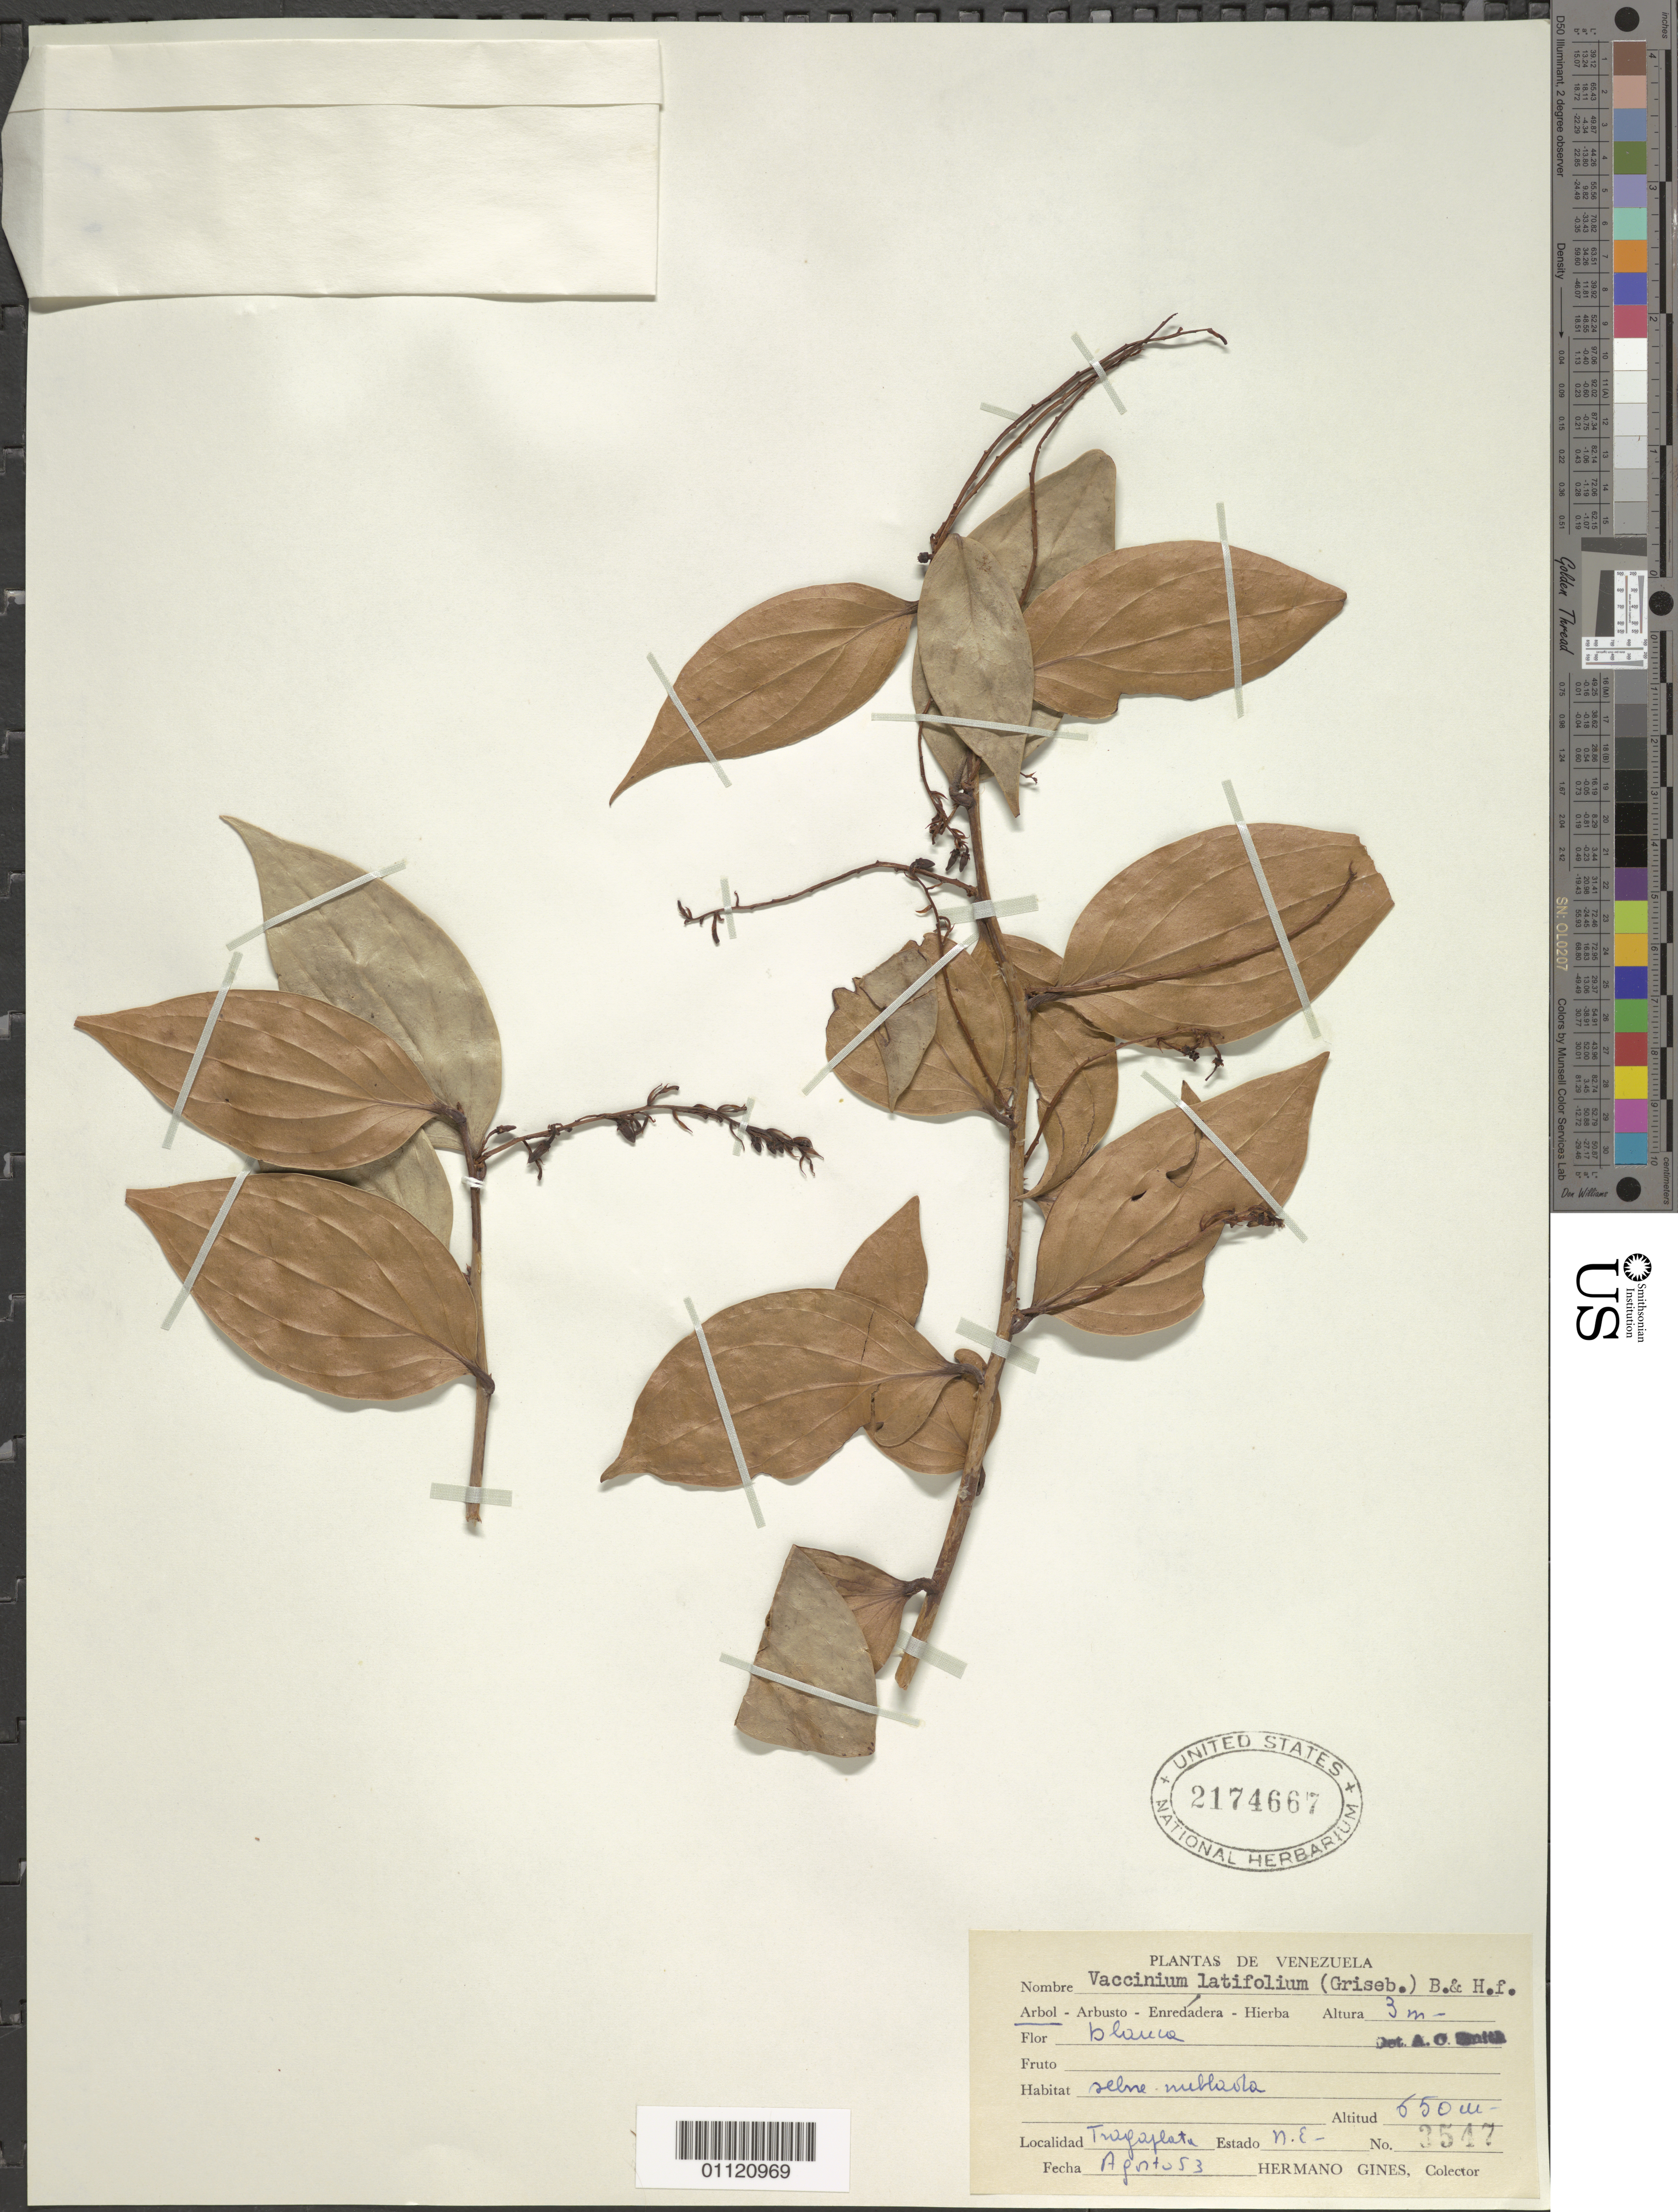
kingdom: Plantae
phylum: Tracheophyta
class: Magnoliopsida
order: Ericales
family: Ericaceae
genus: Vaccinium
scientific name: Vaccinium latifolium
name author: Benth. & Hook. f.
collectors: Bro. Gines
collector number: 3547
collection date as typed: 01 Aug 1953 to 31 Aug 1953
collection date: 1953-08-01/1953-08-31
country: Venezuela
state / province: Nueva Esparta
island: Margarita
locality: Tragaplata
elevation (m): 650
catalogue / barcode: US 2174667